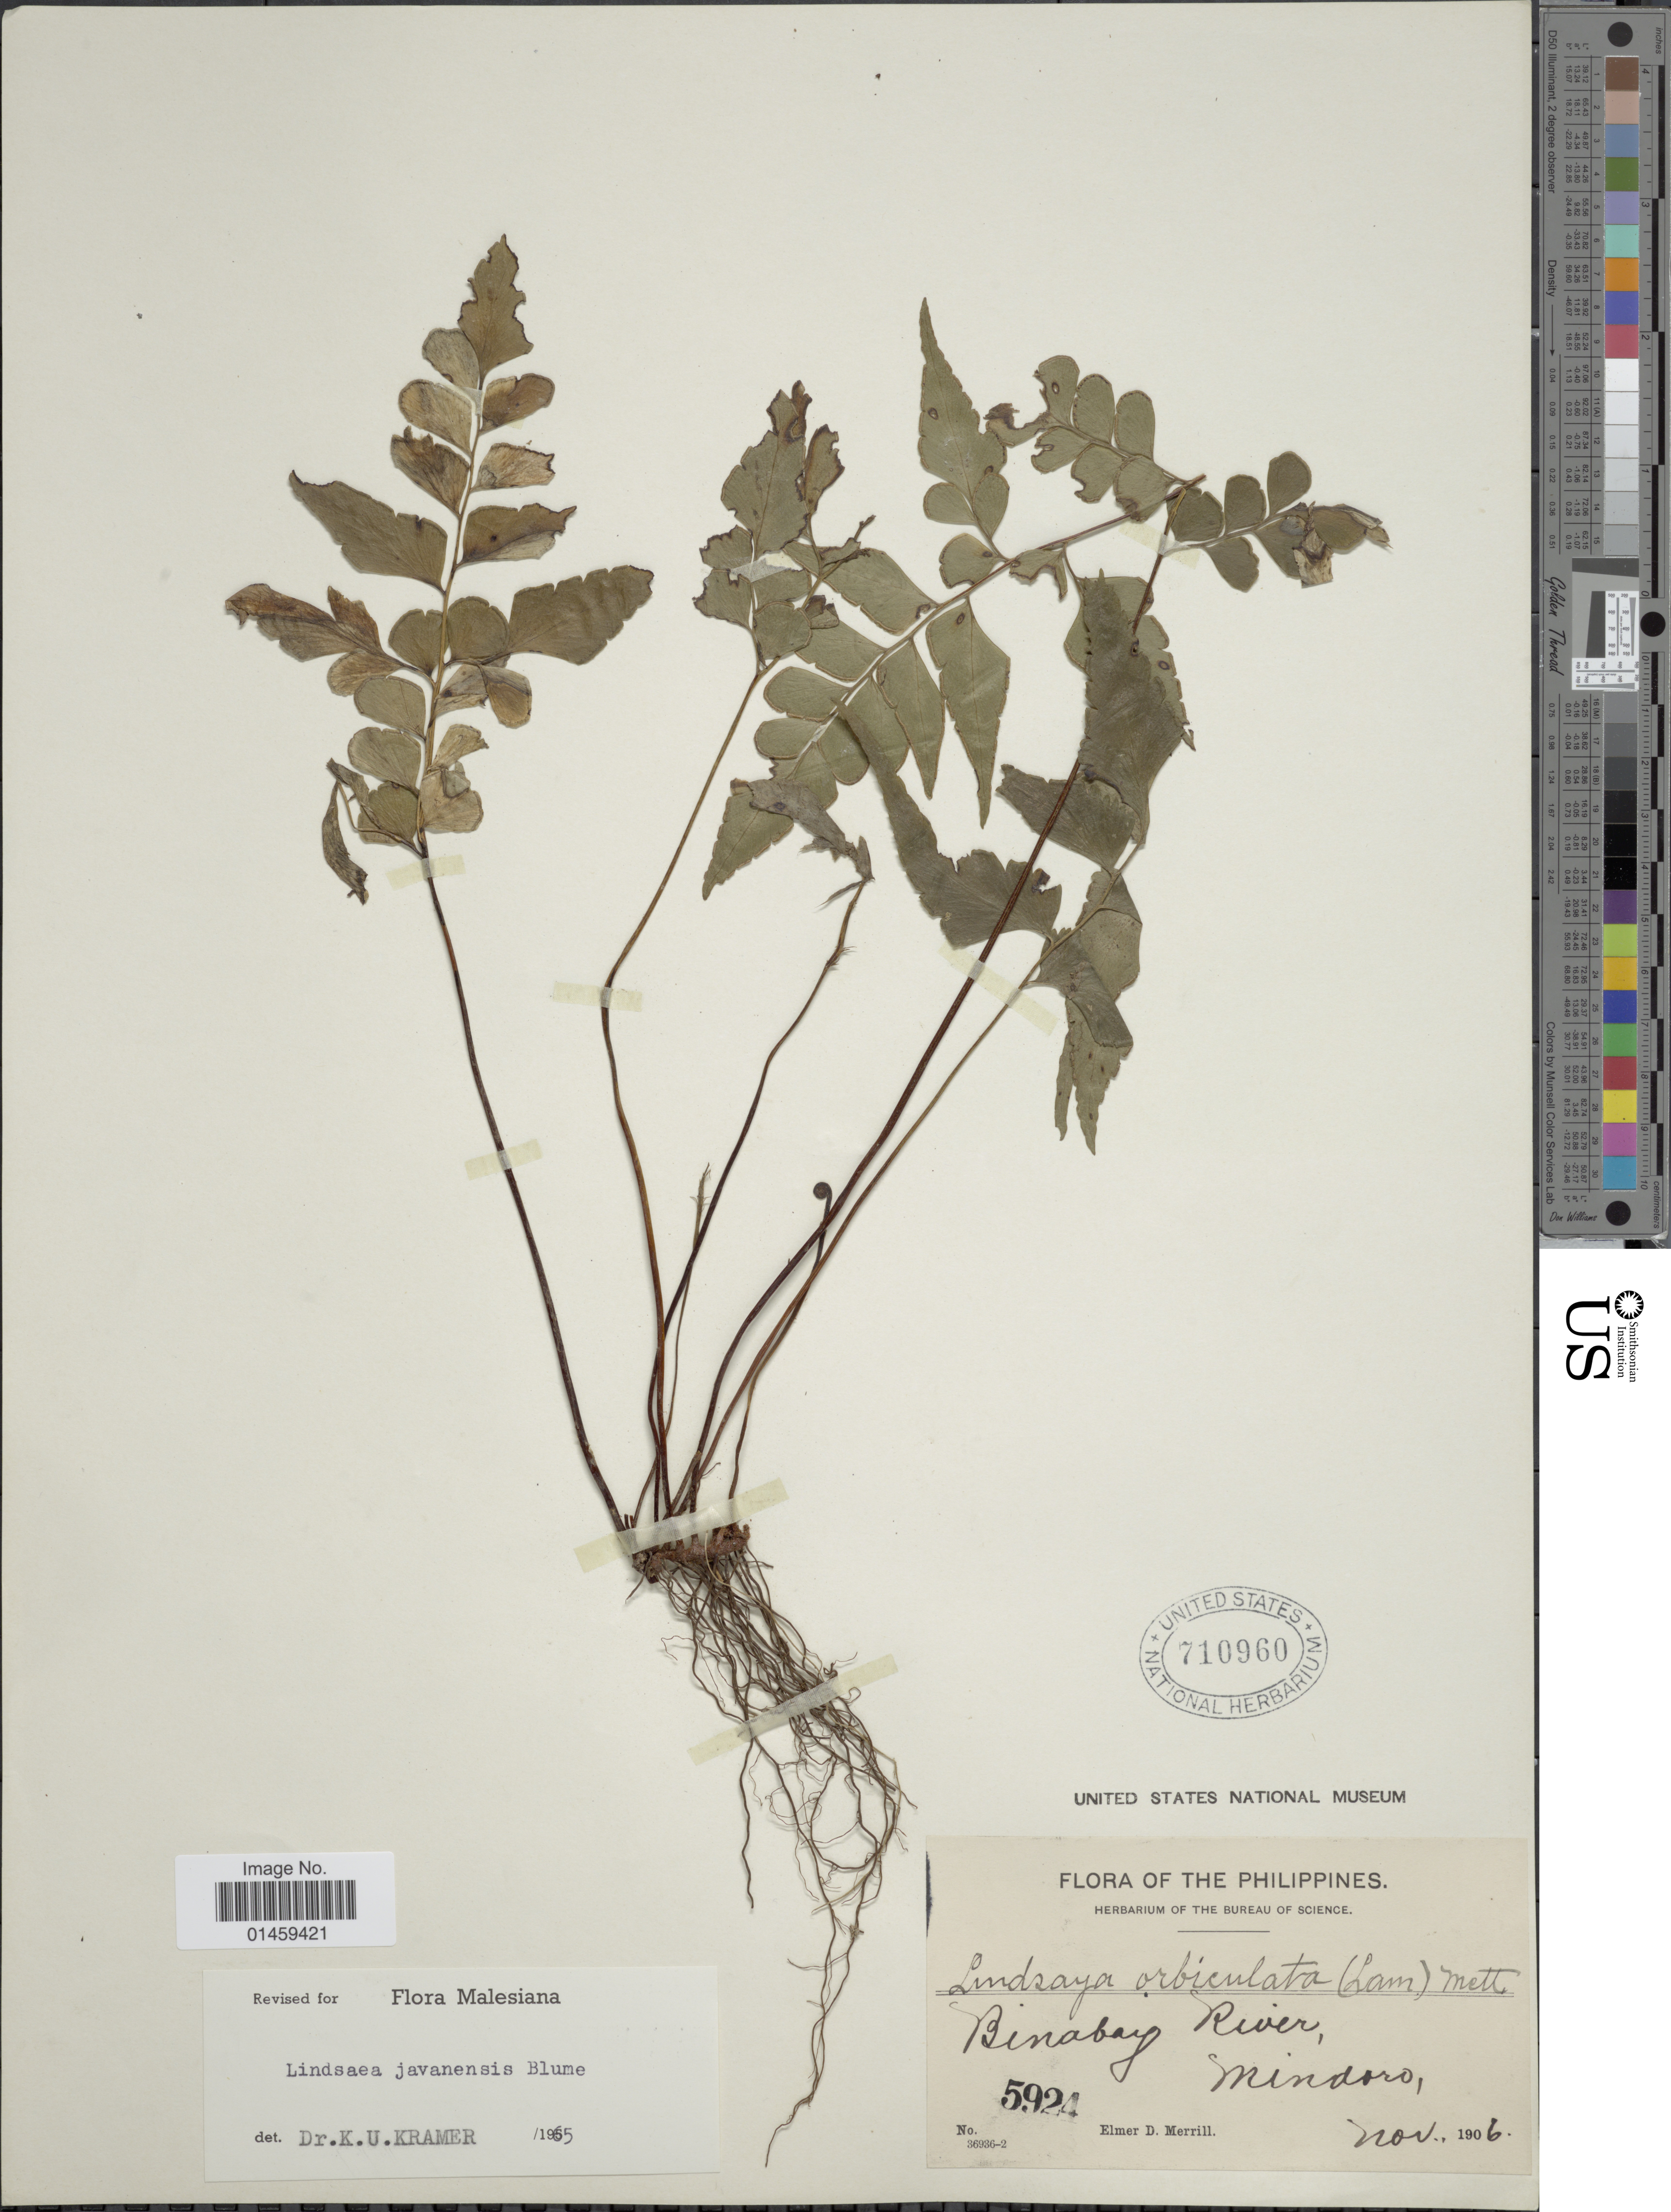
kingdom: Plantae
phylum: Tracheophyta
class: Polypodiopsida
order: Polypodiales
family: Lindsaeaceae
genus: Lindsaea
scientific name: Lindsaea javitensis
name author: Humb. & Bonpl. ex Willd.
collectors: E. D. Merrill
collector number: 5924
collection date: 1906-11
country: Philippines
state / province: Mimaropa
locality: Binabay River, Mindoro.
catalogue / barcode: US 710960